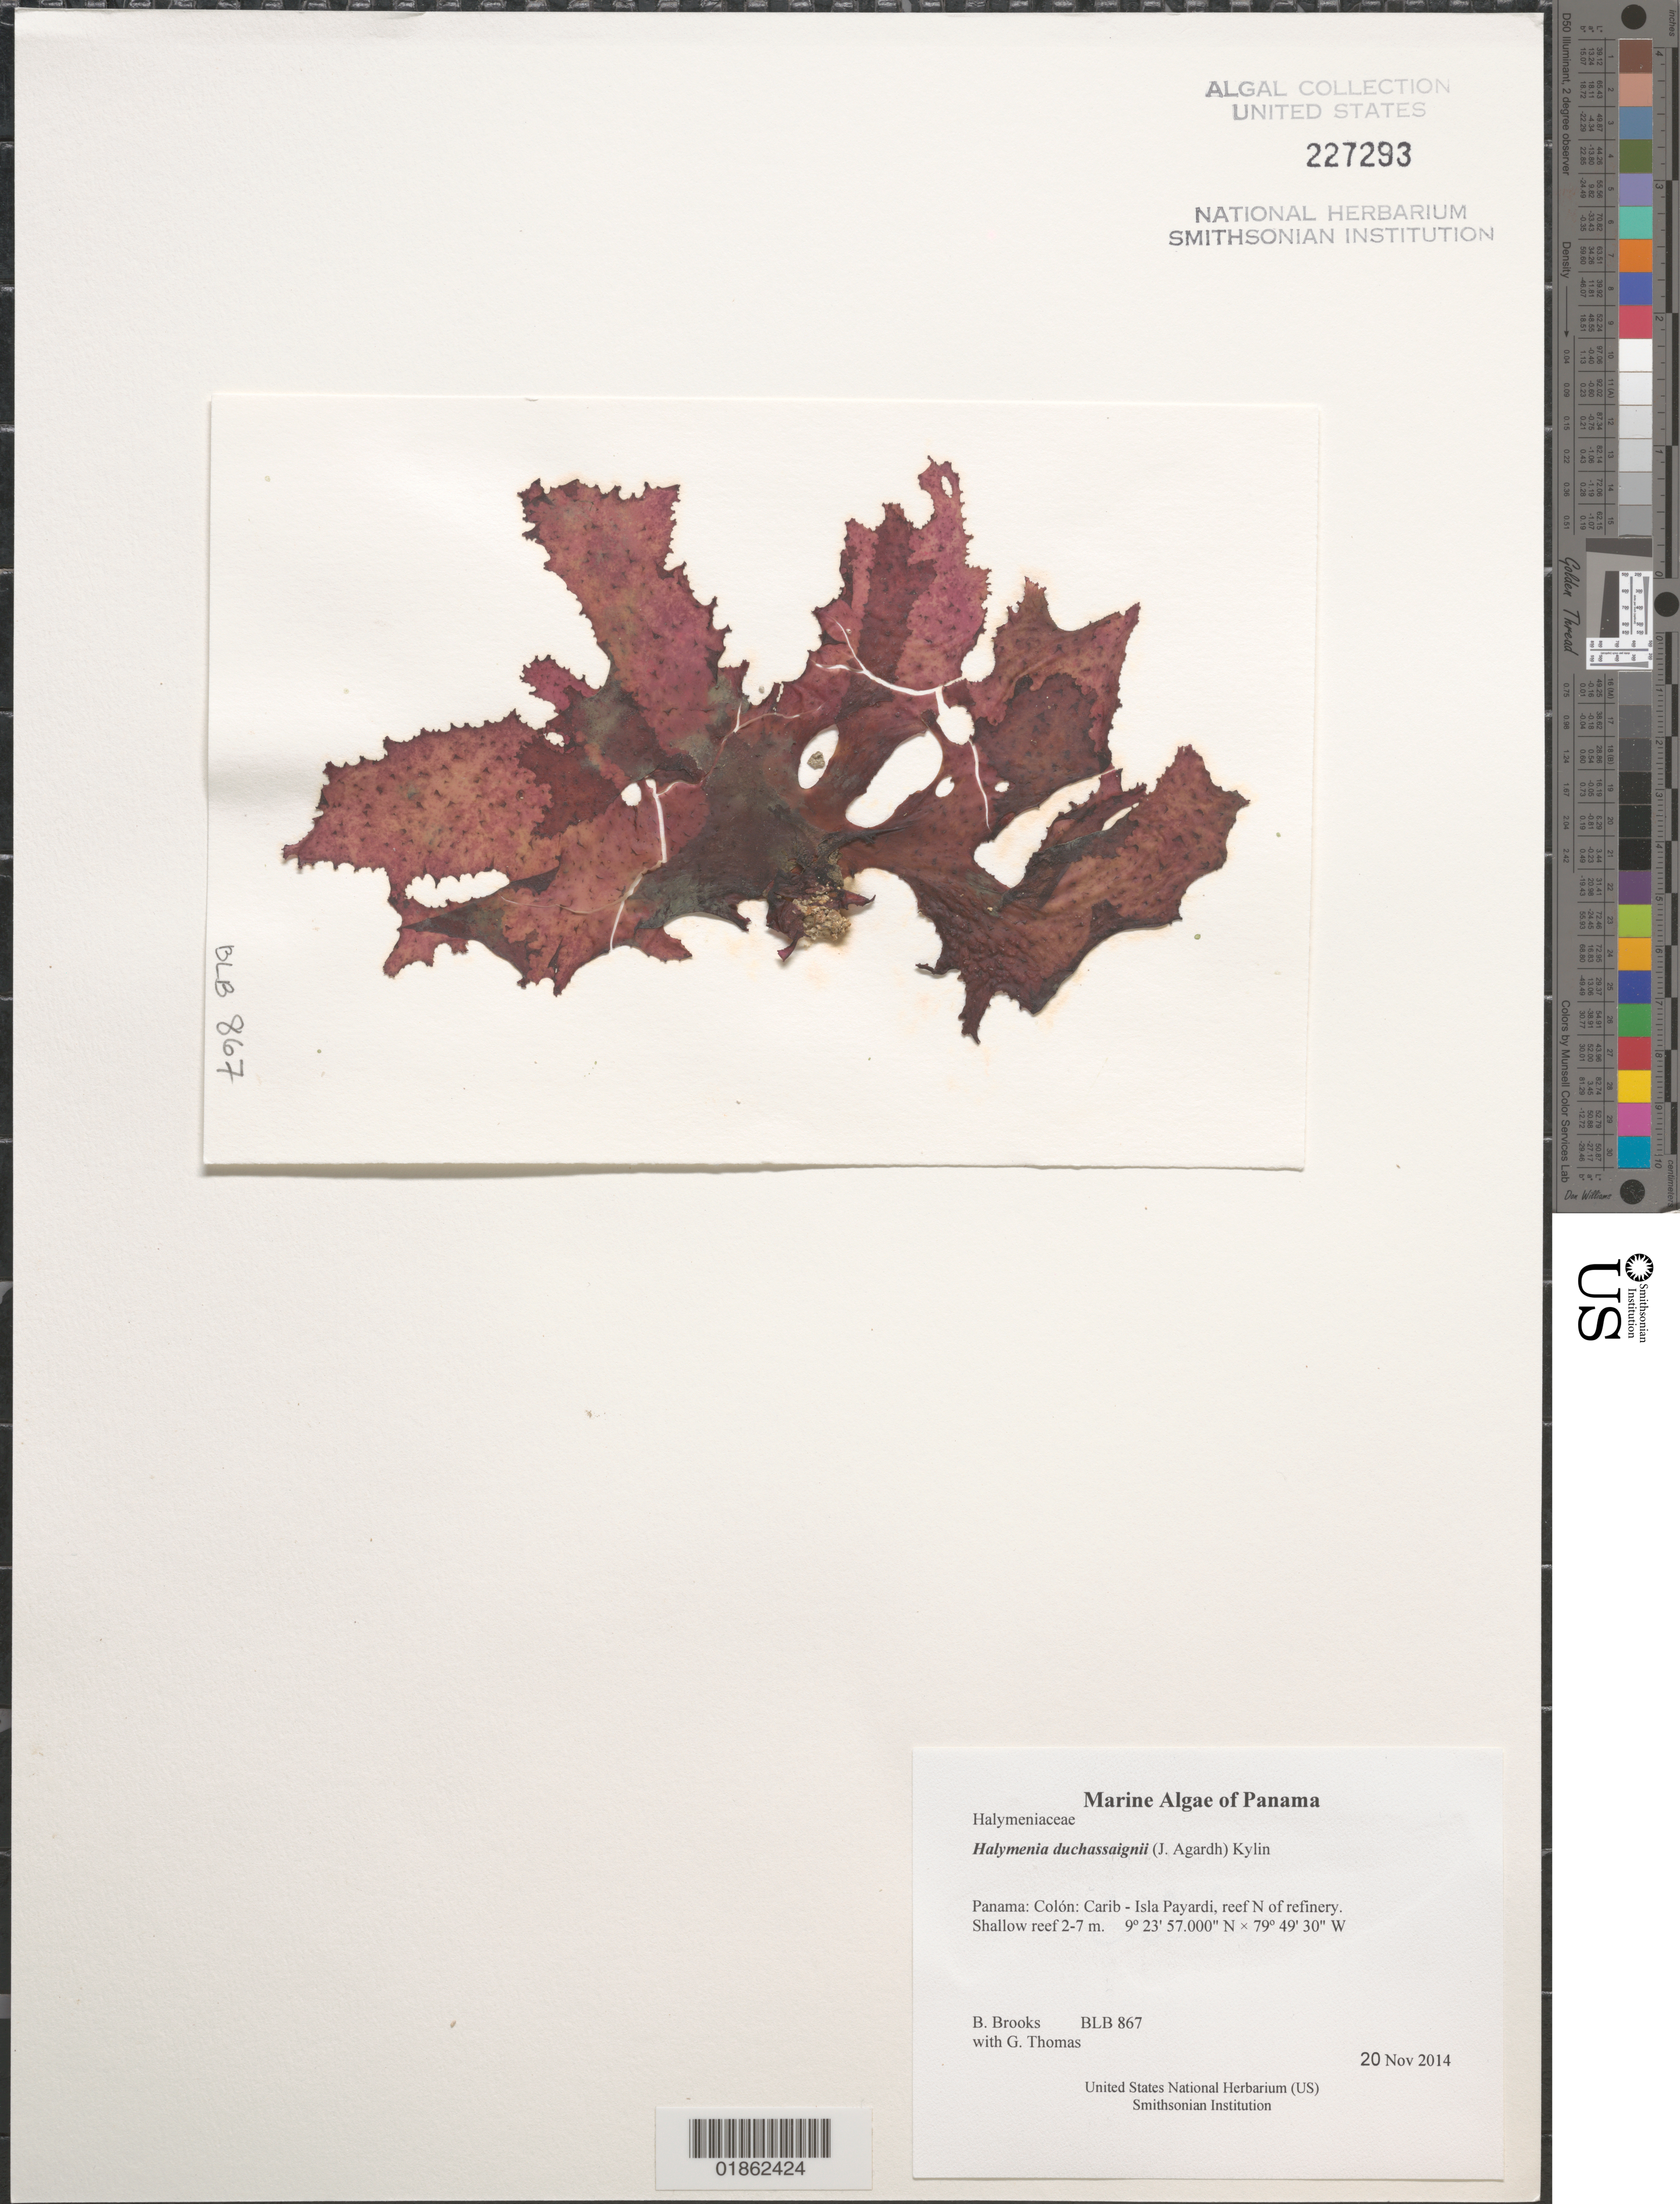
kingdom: Plantae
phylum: Rhodophyta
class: Florideophyceae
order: Halymeniales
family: Halymeniaceae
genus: Halymenia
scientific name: Halymenia duchassaignii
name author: (J. Agardh) Kylin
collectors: B. Brooks & G. Thomas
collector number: BLB 867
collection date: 2014-11-20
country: Panama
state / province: Colón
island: Payardi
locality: Carib - Isla Payardi, reef N of refinery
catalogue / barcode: US 227293